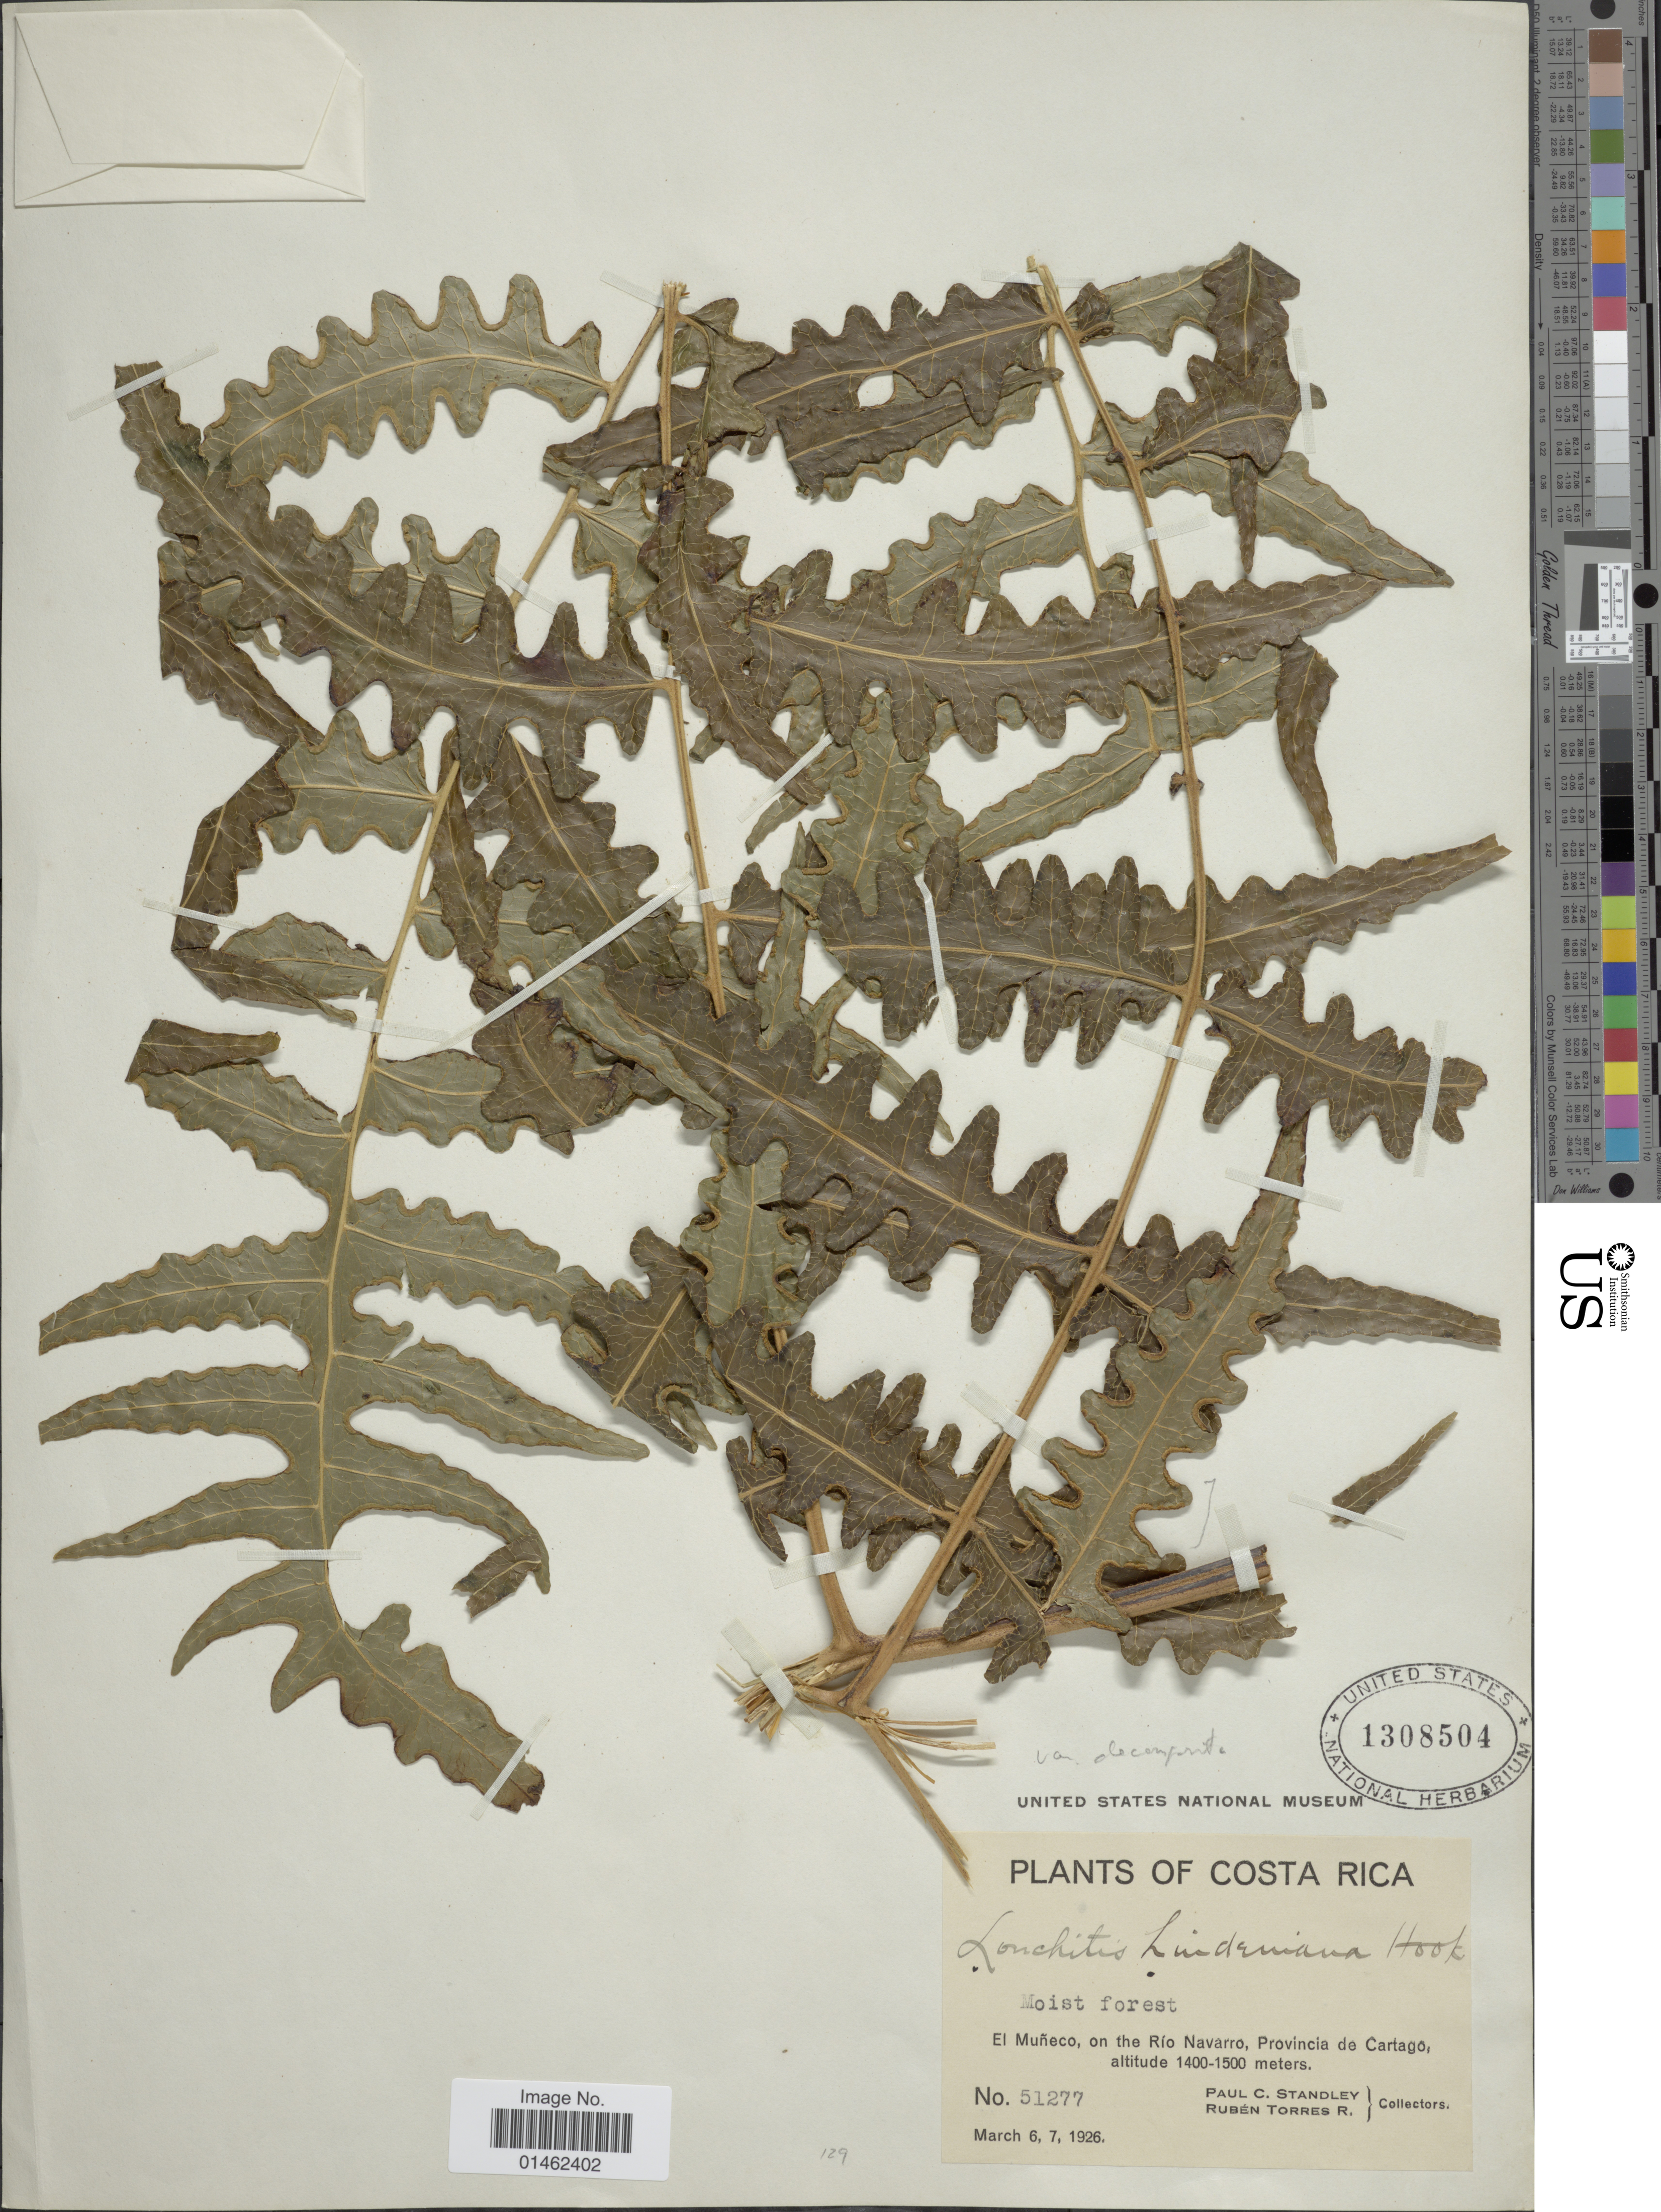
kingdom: Plantae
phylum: Tracheophyta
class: Polypodiopsida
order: Polypodiales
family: Dennstaedtiaceae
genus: Blotiella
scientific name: Blotiella lindeniana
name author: (Hook.) R.M. Tryon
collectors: P. C. Standley & R. Torres Rojas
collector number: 51277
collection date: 1926-03-06/1926-03-07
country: Costa Rica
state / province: Cartago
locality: El Muñeco, on the Río Navarro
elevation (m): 1400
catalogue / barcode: US 1308504